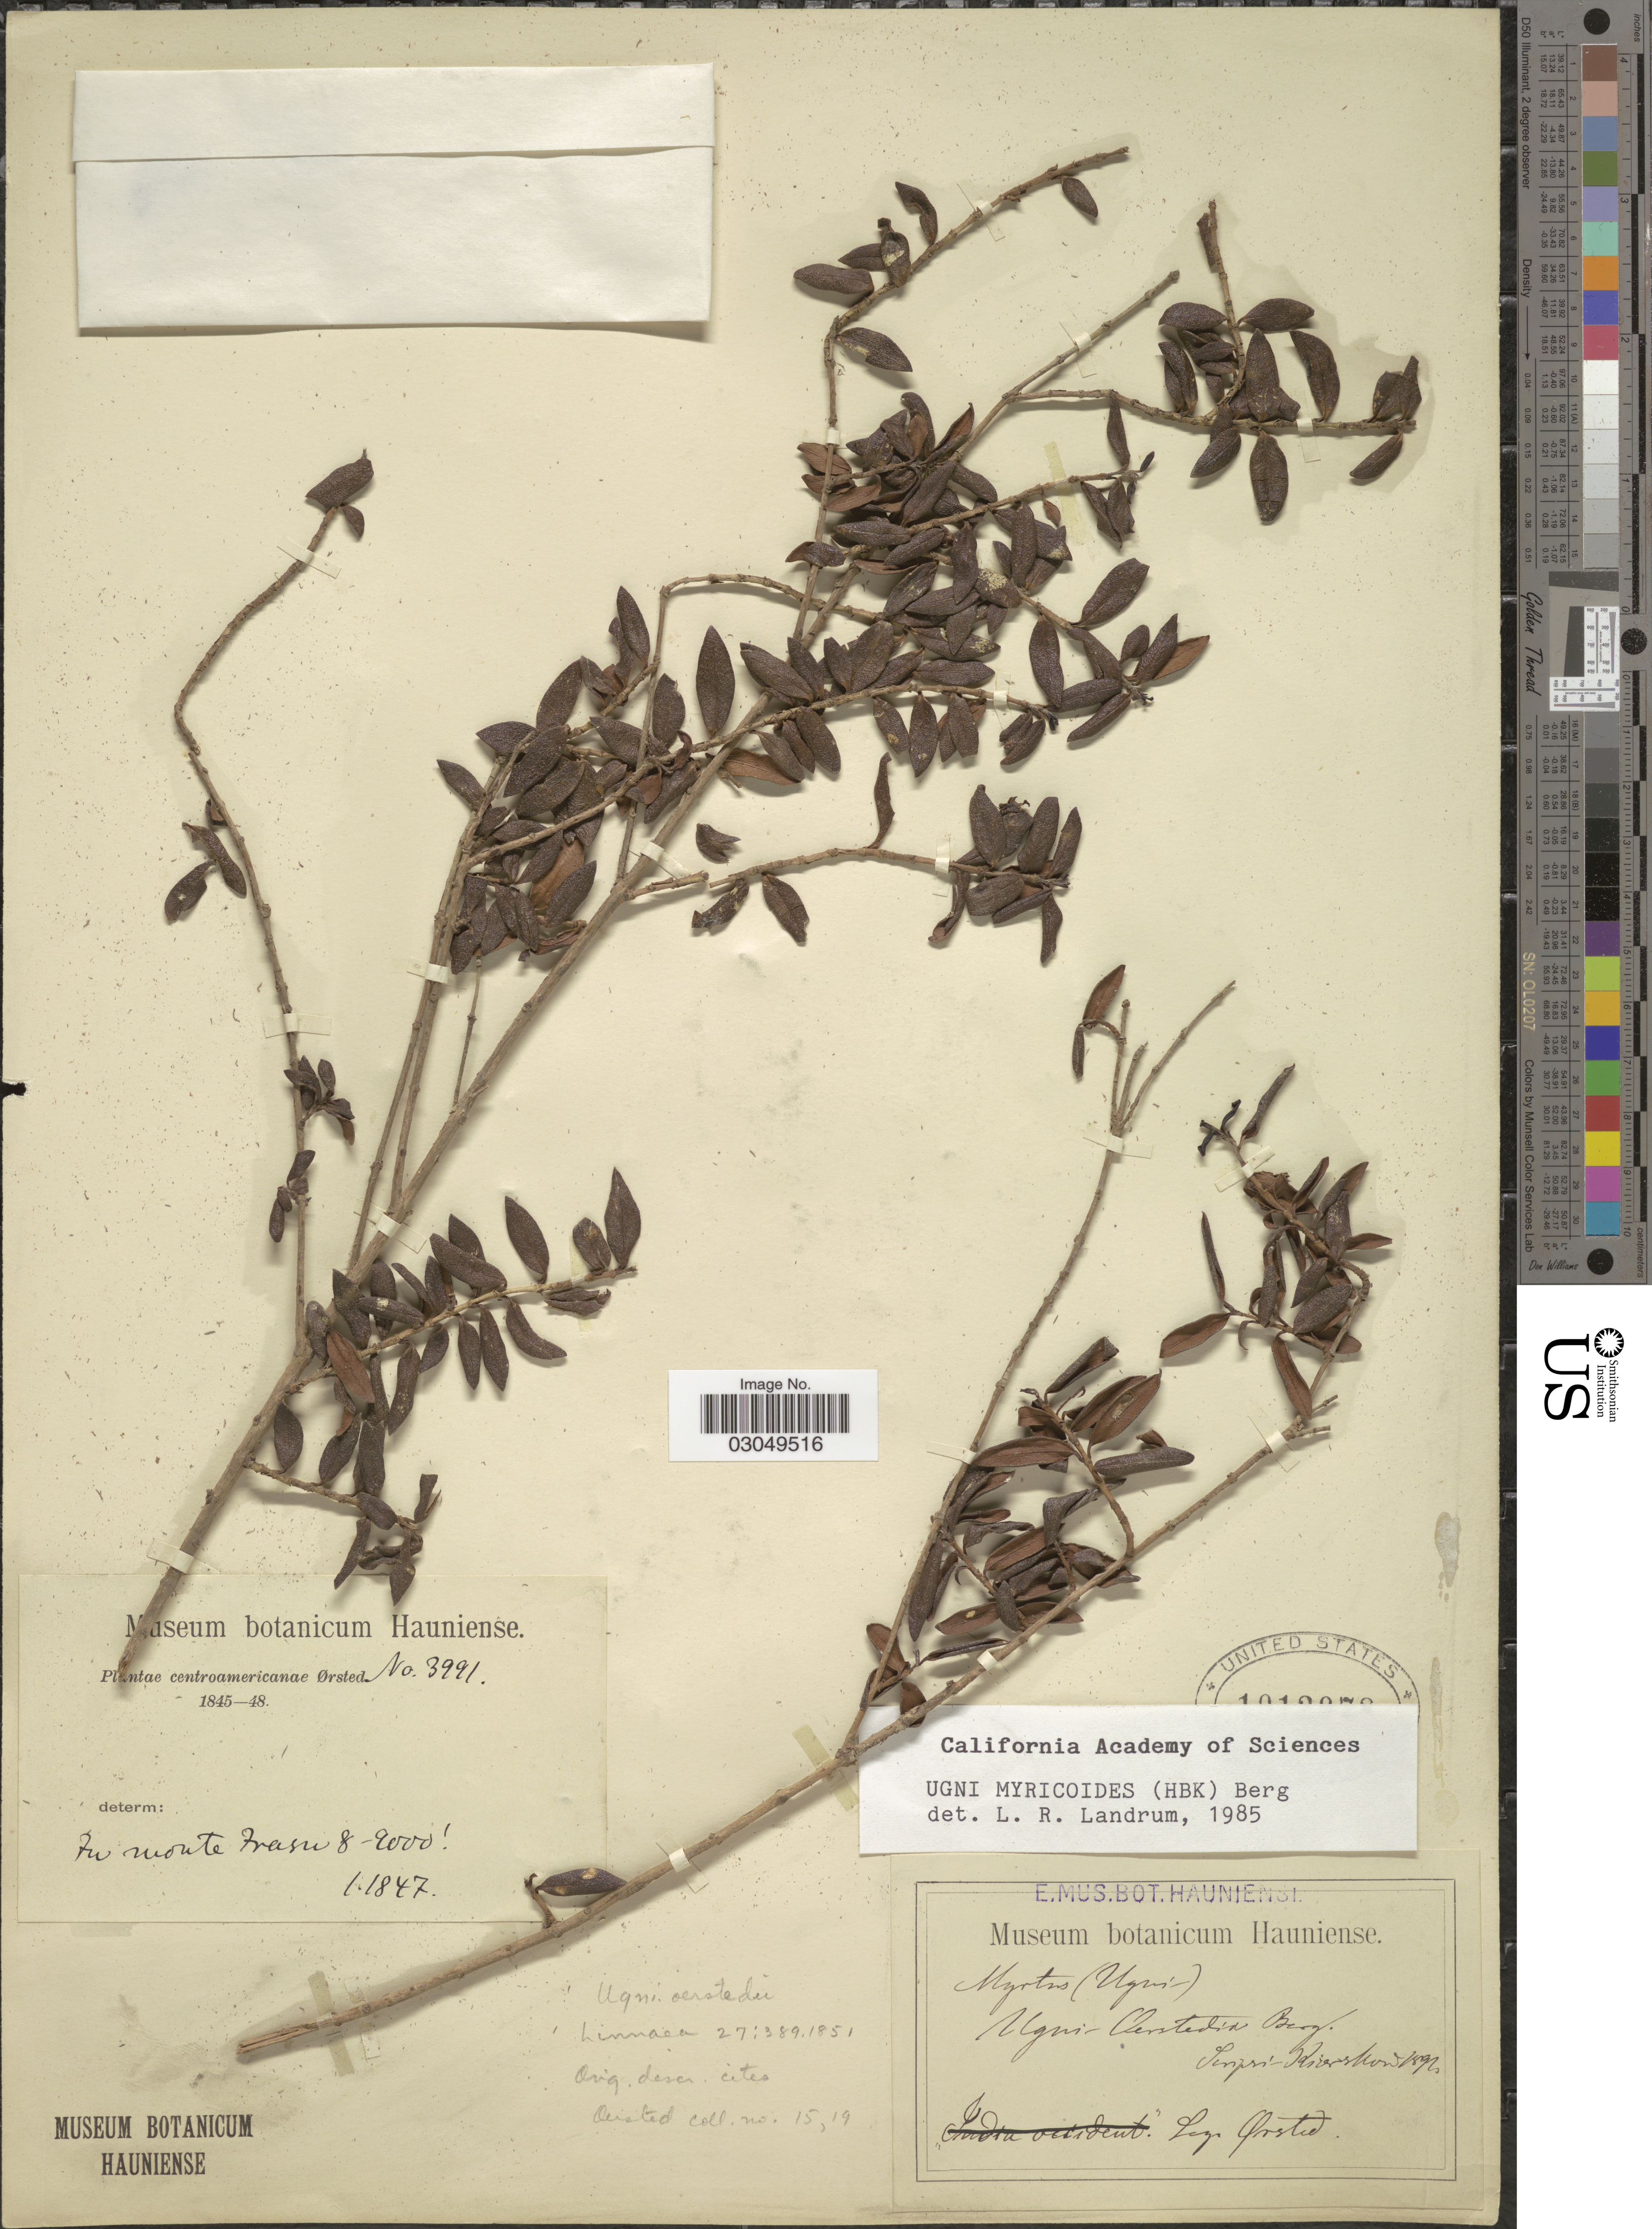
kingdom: Plantae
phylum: Tracheophyta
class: Magnoliopsida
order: Myrtales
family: Myrtaceae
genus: Ugni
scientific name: Ugni myricoides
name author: (Kunth) O. Berg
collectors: Ørsted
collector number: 3991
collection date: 1847-01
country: Costa Rica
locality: Centroamericanae, In monte Irasu.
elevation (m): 2438